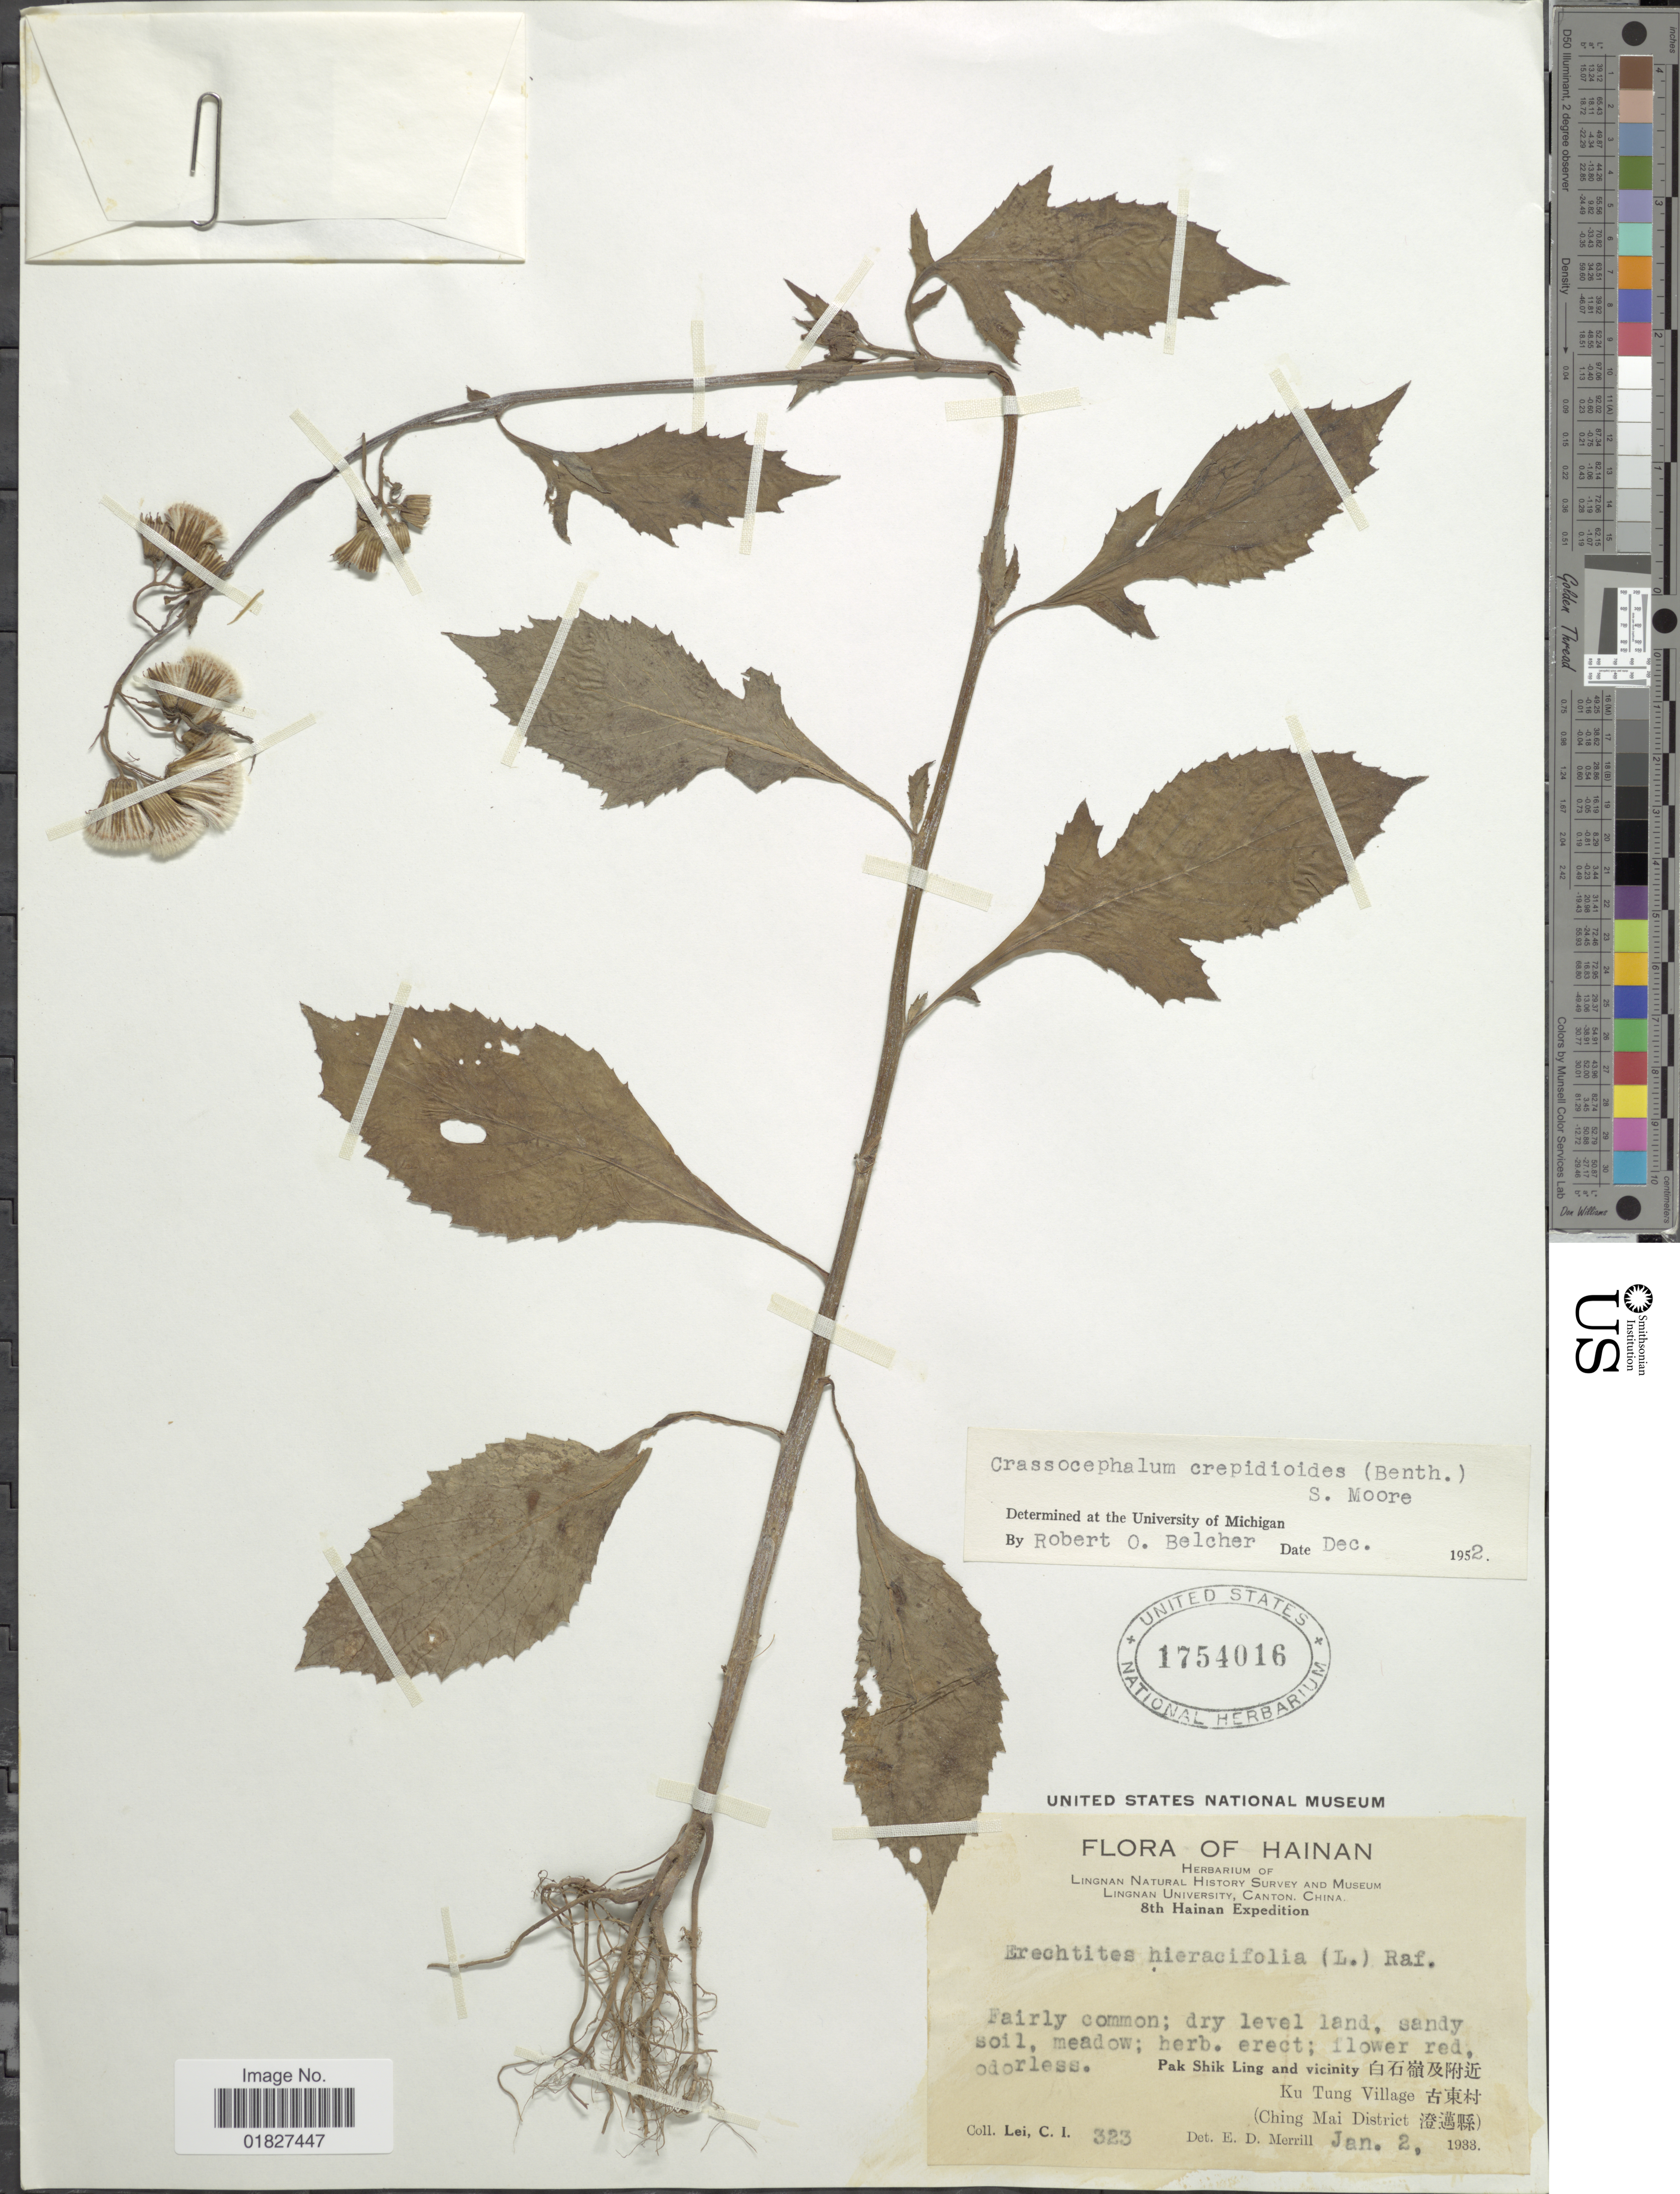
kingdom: Plantae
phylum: Tracheophyta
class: Magnoliopsida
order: Asterales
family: Asteraceae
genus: Crassocephalum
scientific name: Crassocephalum crepidioides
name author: (Benth.) S. Moore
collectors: C. I. Lei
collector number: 323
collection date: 1933-01-02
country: China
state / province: Hainan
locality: Pak Shik Ling and Vicinity, Ku Tung Village (Ching Mai District)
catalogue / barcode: US 1754016